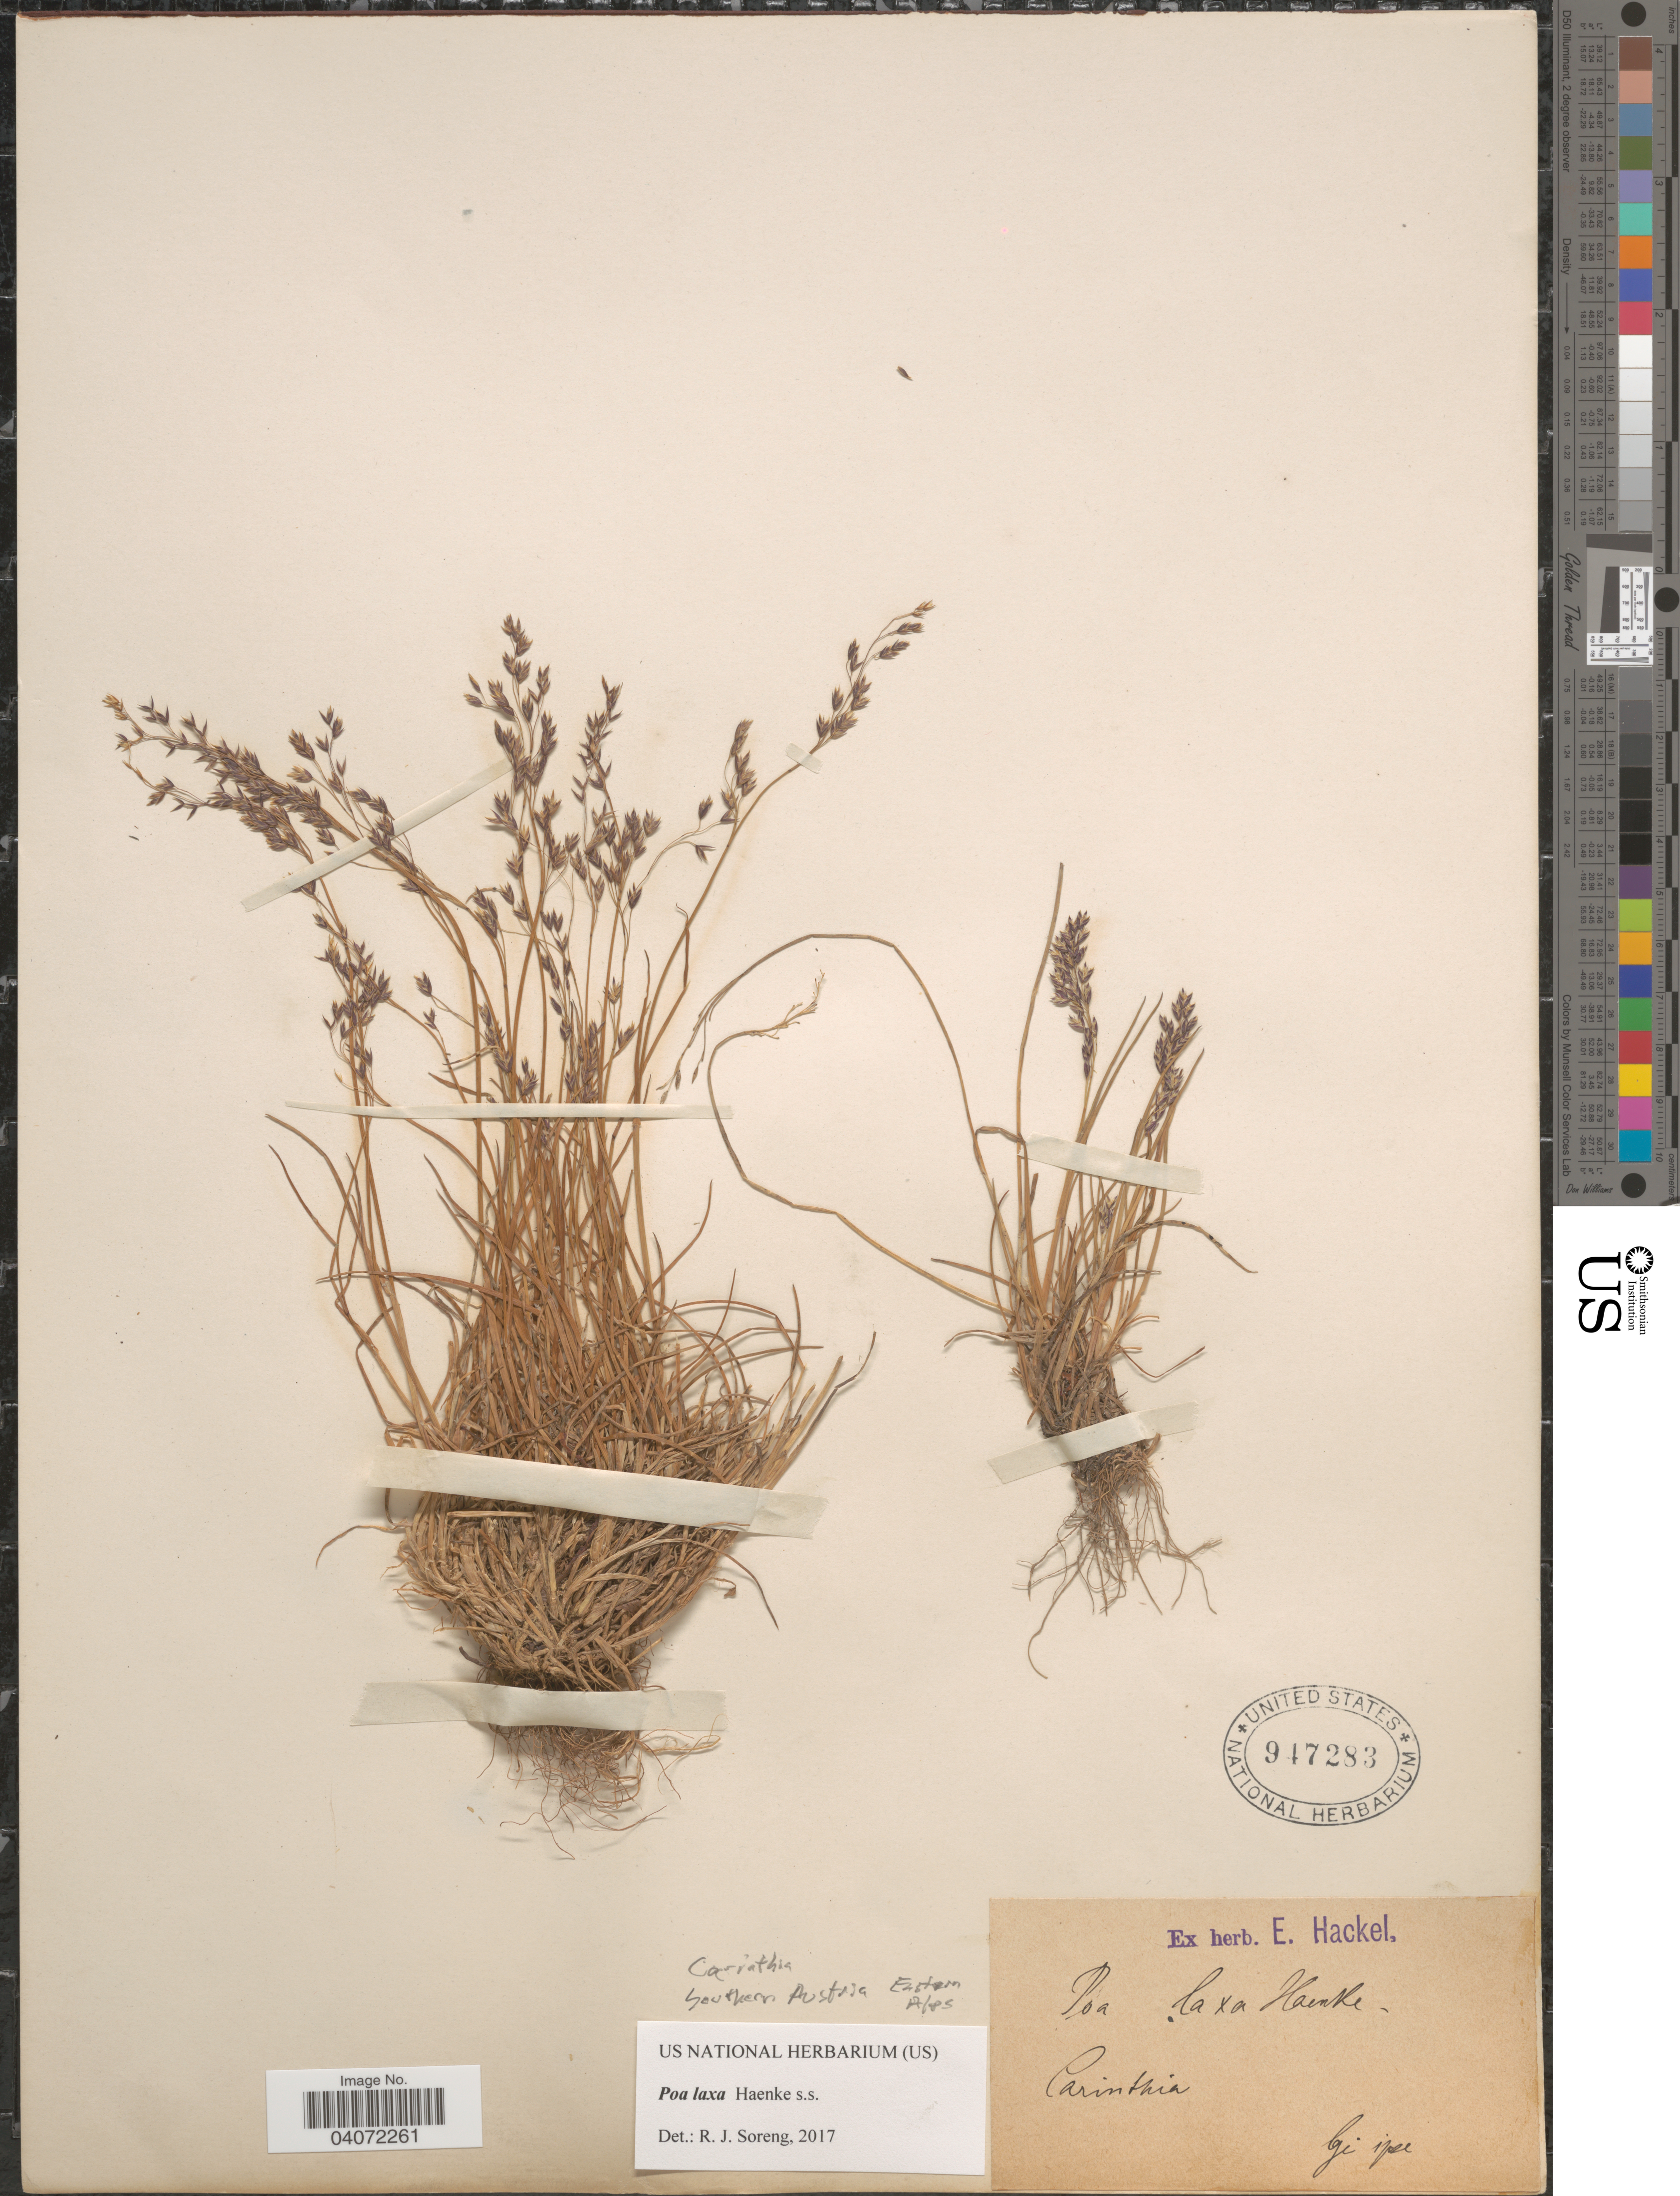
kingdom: Plantae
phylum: Tracheophyta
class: Liliopsida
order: Poales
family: Poaceae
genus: Poa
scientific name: Poa laxa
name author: Haenke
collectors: E. Hackel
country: Austria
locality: Carinthia. Southern Austria. Eastern Alps.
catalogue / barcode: US 947283